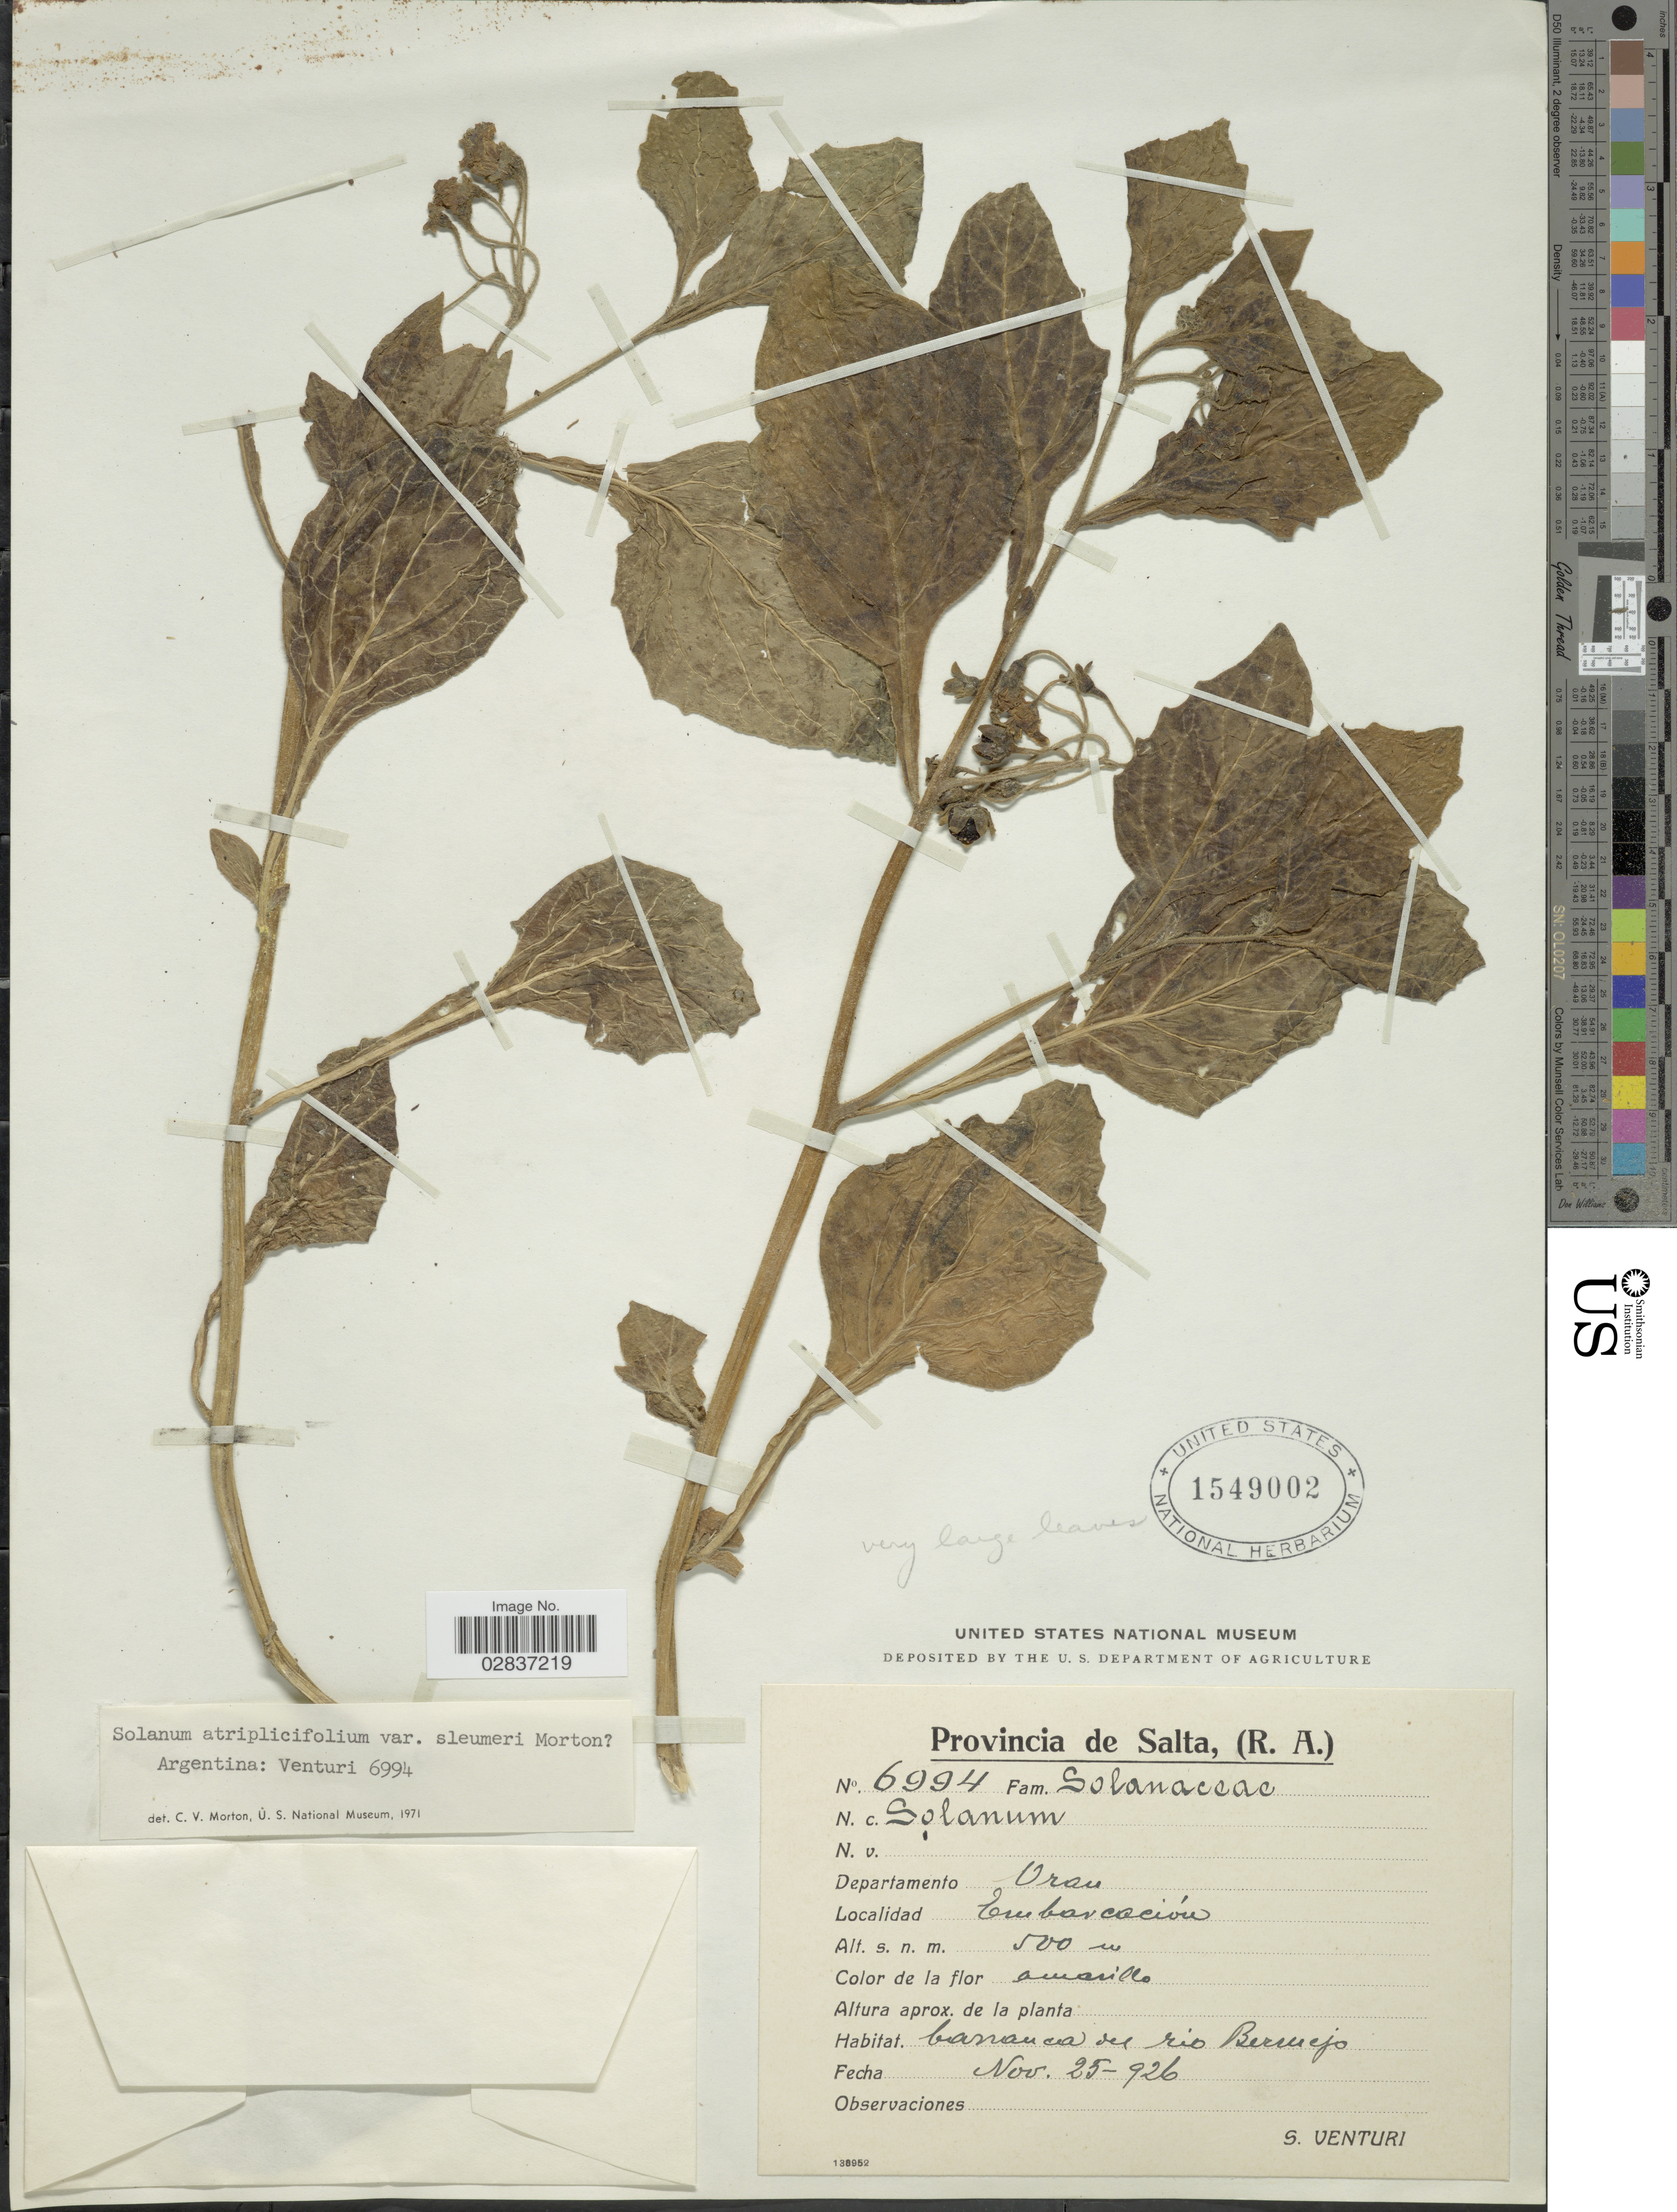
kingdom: Plantae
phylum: Tracheophyta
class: Magnoliopsida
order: Solanales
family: Solanaceae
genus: Solanum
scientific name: Solanum atriplicifolium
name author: Gillies ex Nees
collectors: S. Venturi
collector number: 6994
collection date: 1926-11-25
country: Argentina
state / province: Salta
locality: Departamento Oran, Embarcación.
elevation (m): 500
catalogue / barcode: US 1549002